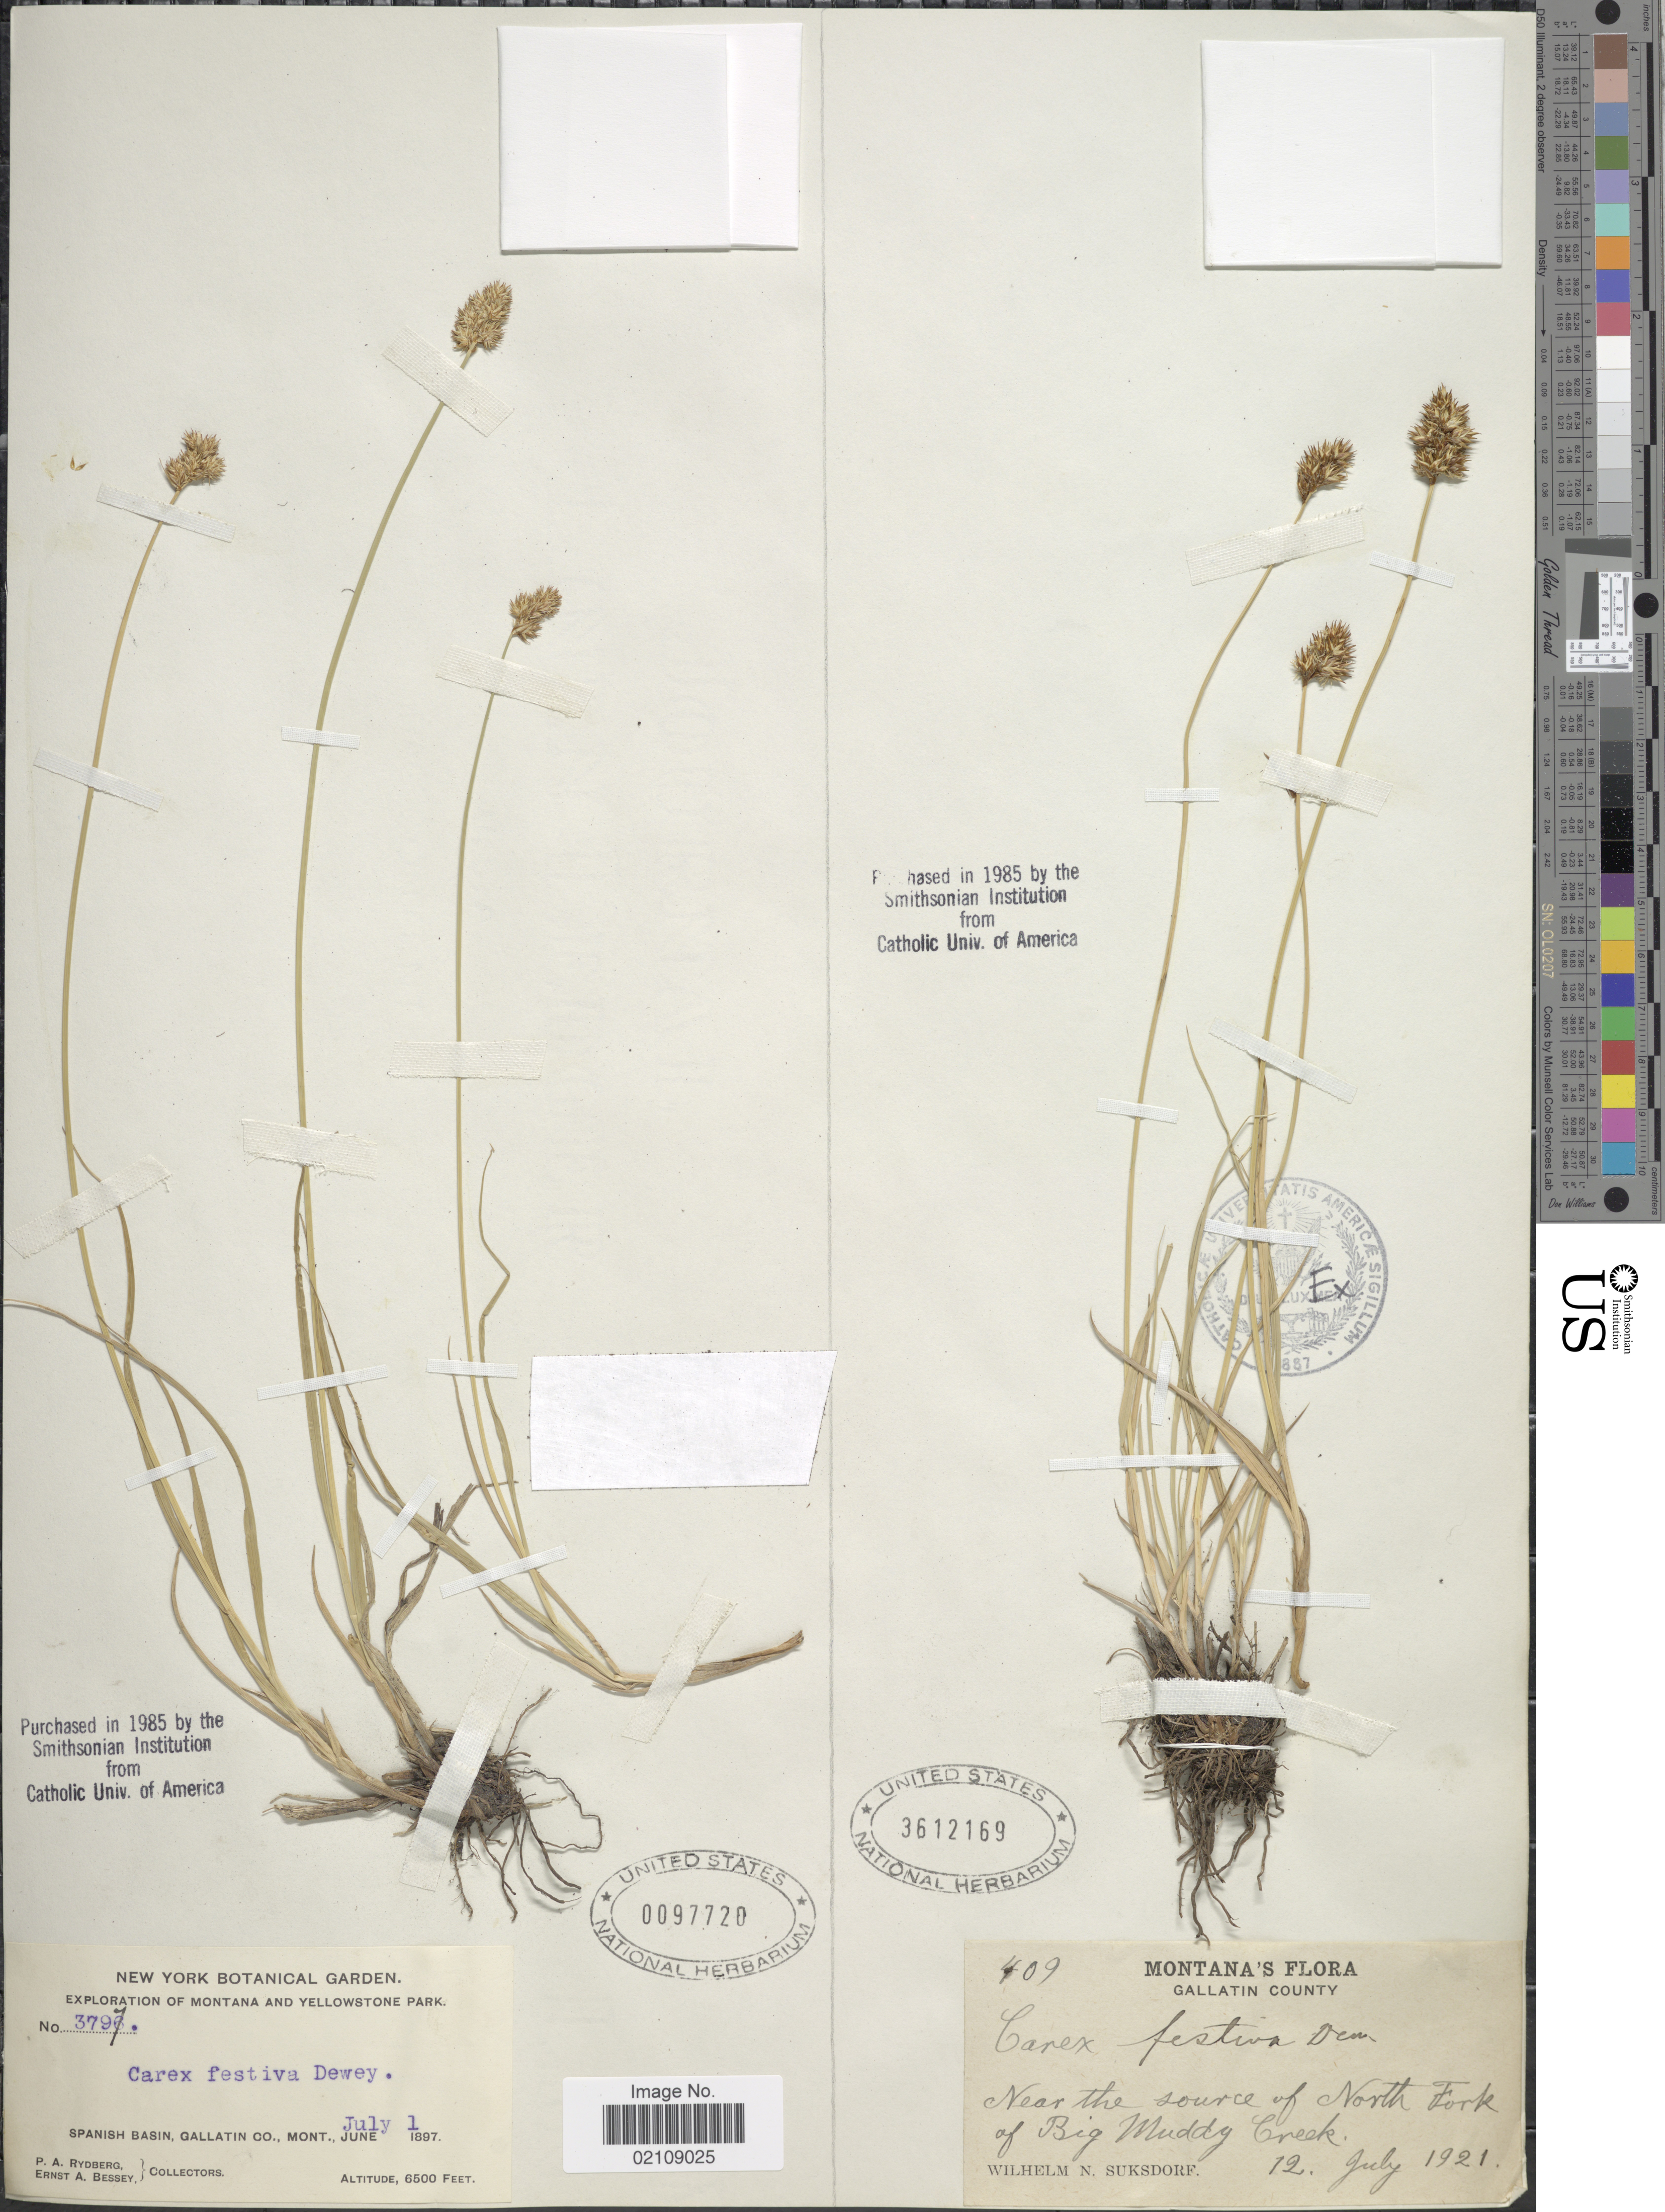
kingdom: Plantae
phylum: Tracheophyta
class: Liliopsida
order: Poales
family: Cyperaceae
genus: Carex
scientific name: Carex athrostachya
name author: Olney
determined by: Mackenzie, K. K.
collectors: P. A. Rydberg & E. A. Bessey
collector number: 3797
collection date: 1897-07-01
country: United States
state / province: Montana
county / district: Gallatin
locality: Yellowstone Park. Spanish Basin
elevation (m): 1981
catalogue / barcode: US 97720-2